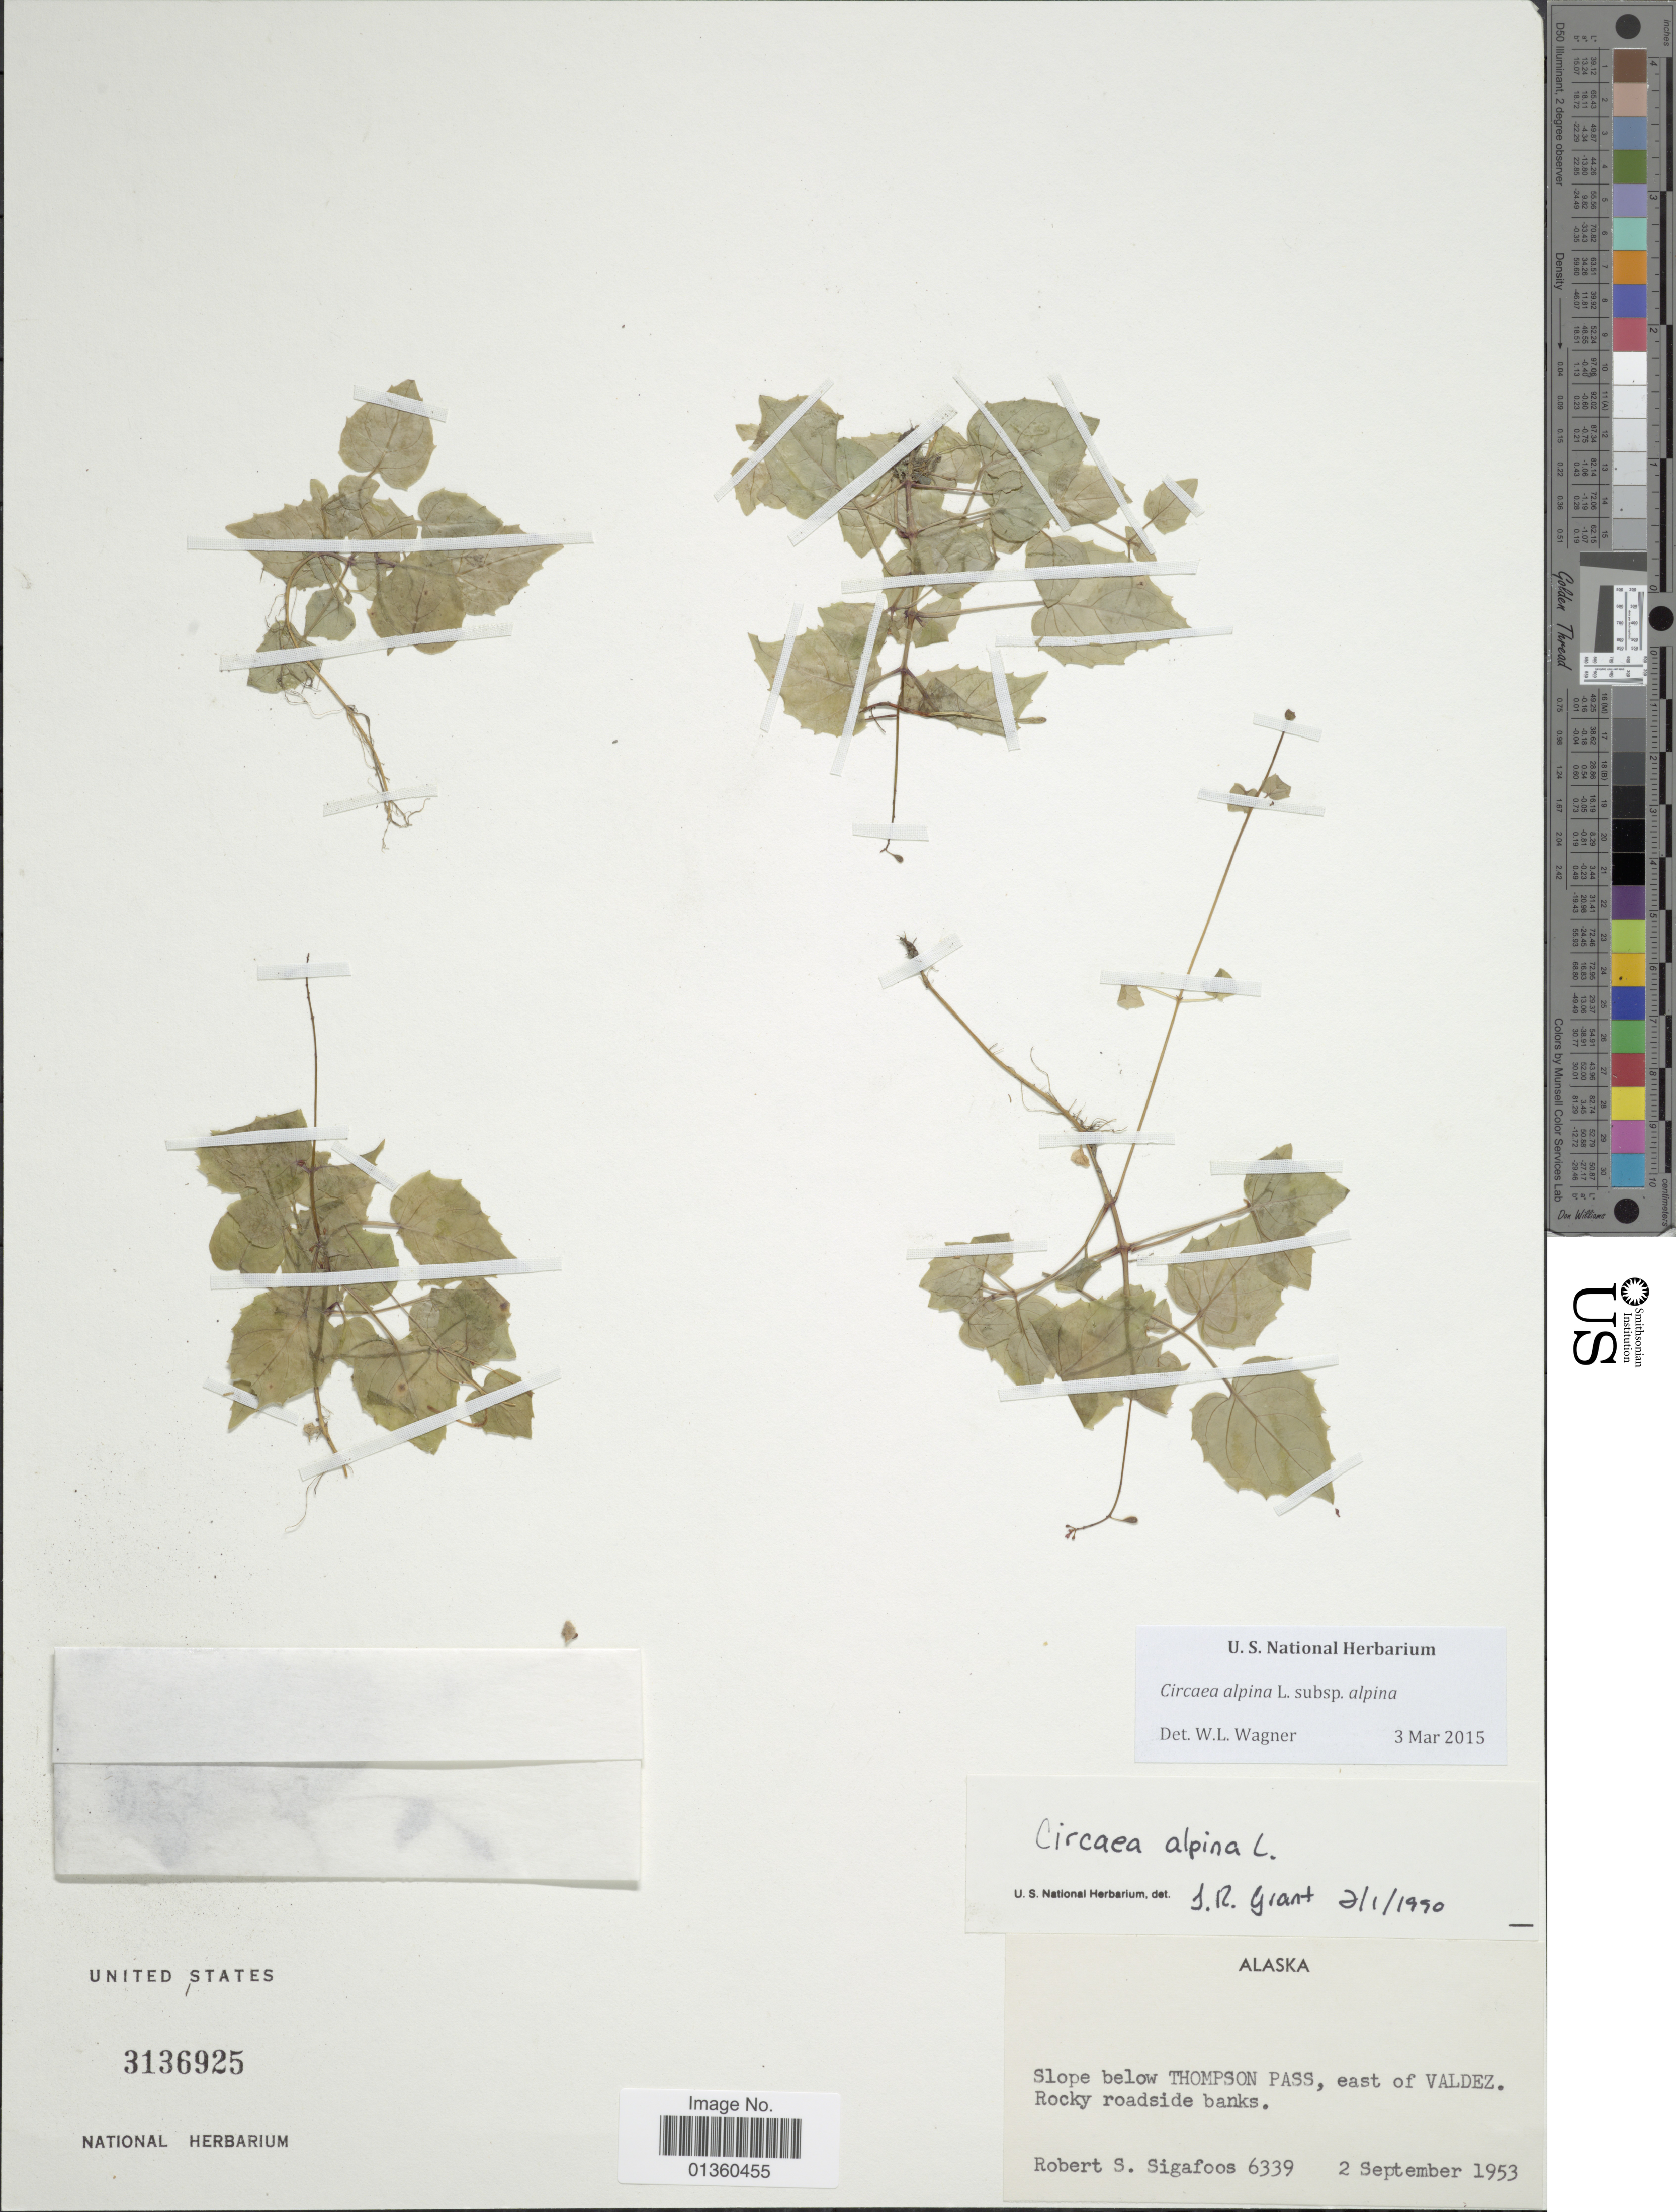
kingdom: Plantae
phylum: Tracheophyta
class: Magnoliopsida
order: Myrtales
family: Onagraceae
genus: Circaea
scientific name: Circaea alpina subsp. alpina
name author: L.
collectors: R. Sigafoos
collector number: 6339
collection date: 1953-09-02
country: United States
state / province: Alaska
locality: Slope below Thompson Pass, east of Valdez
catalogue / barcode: US 3136925